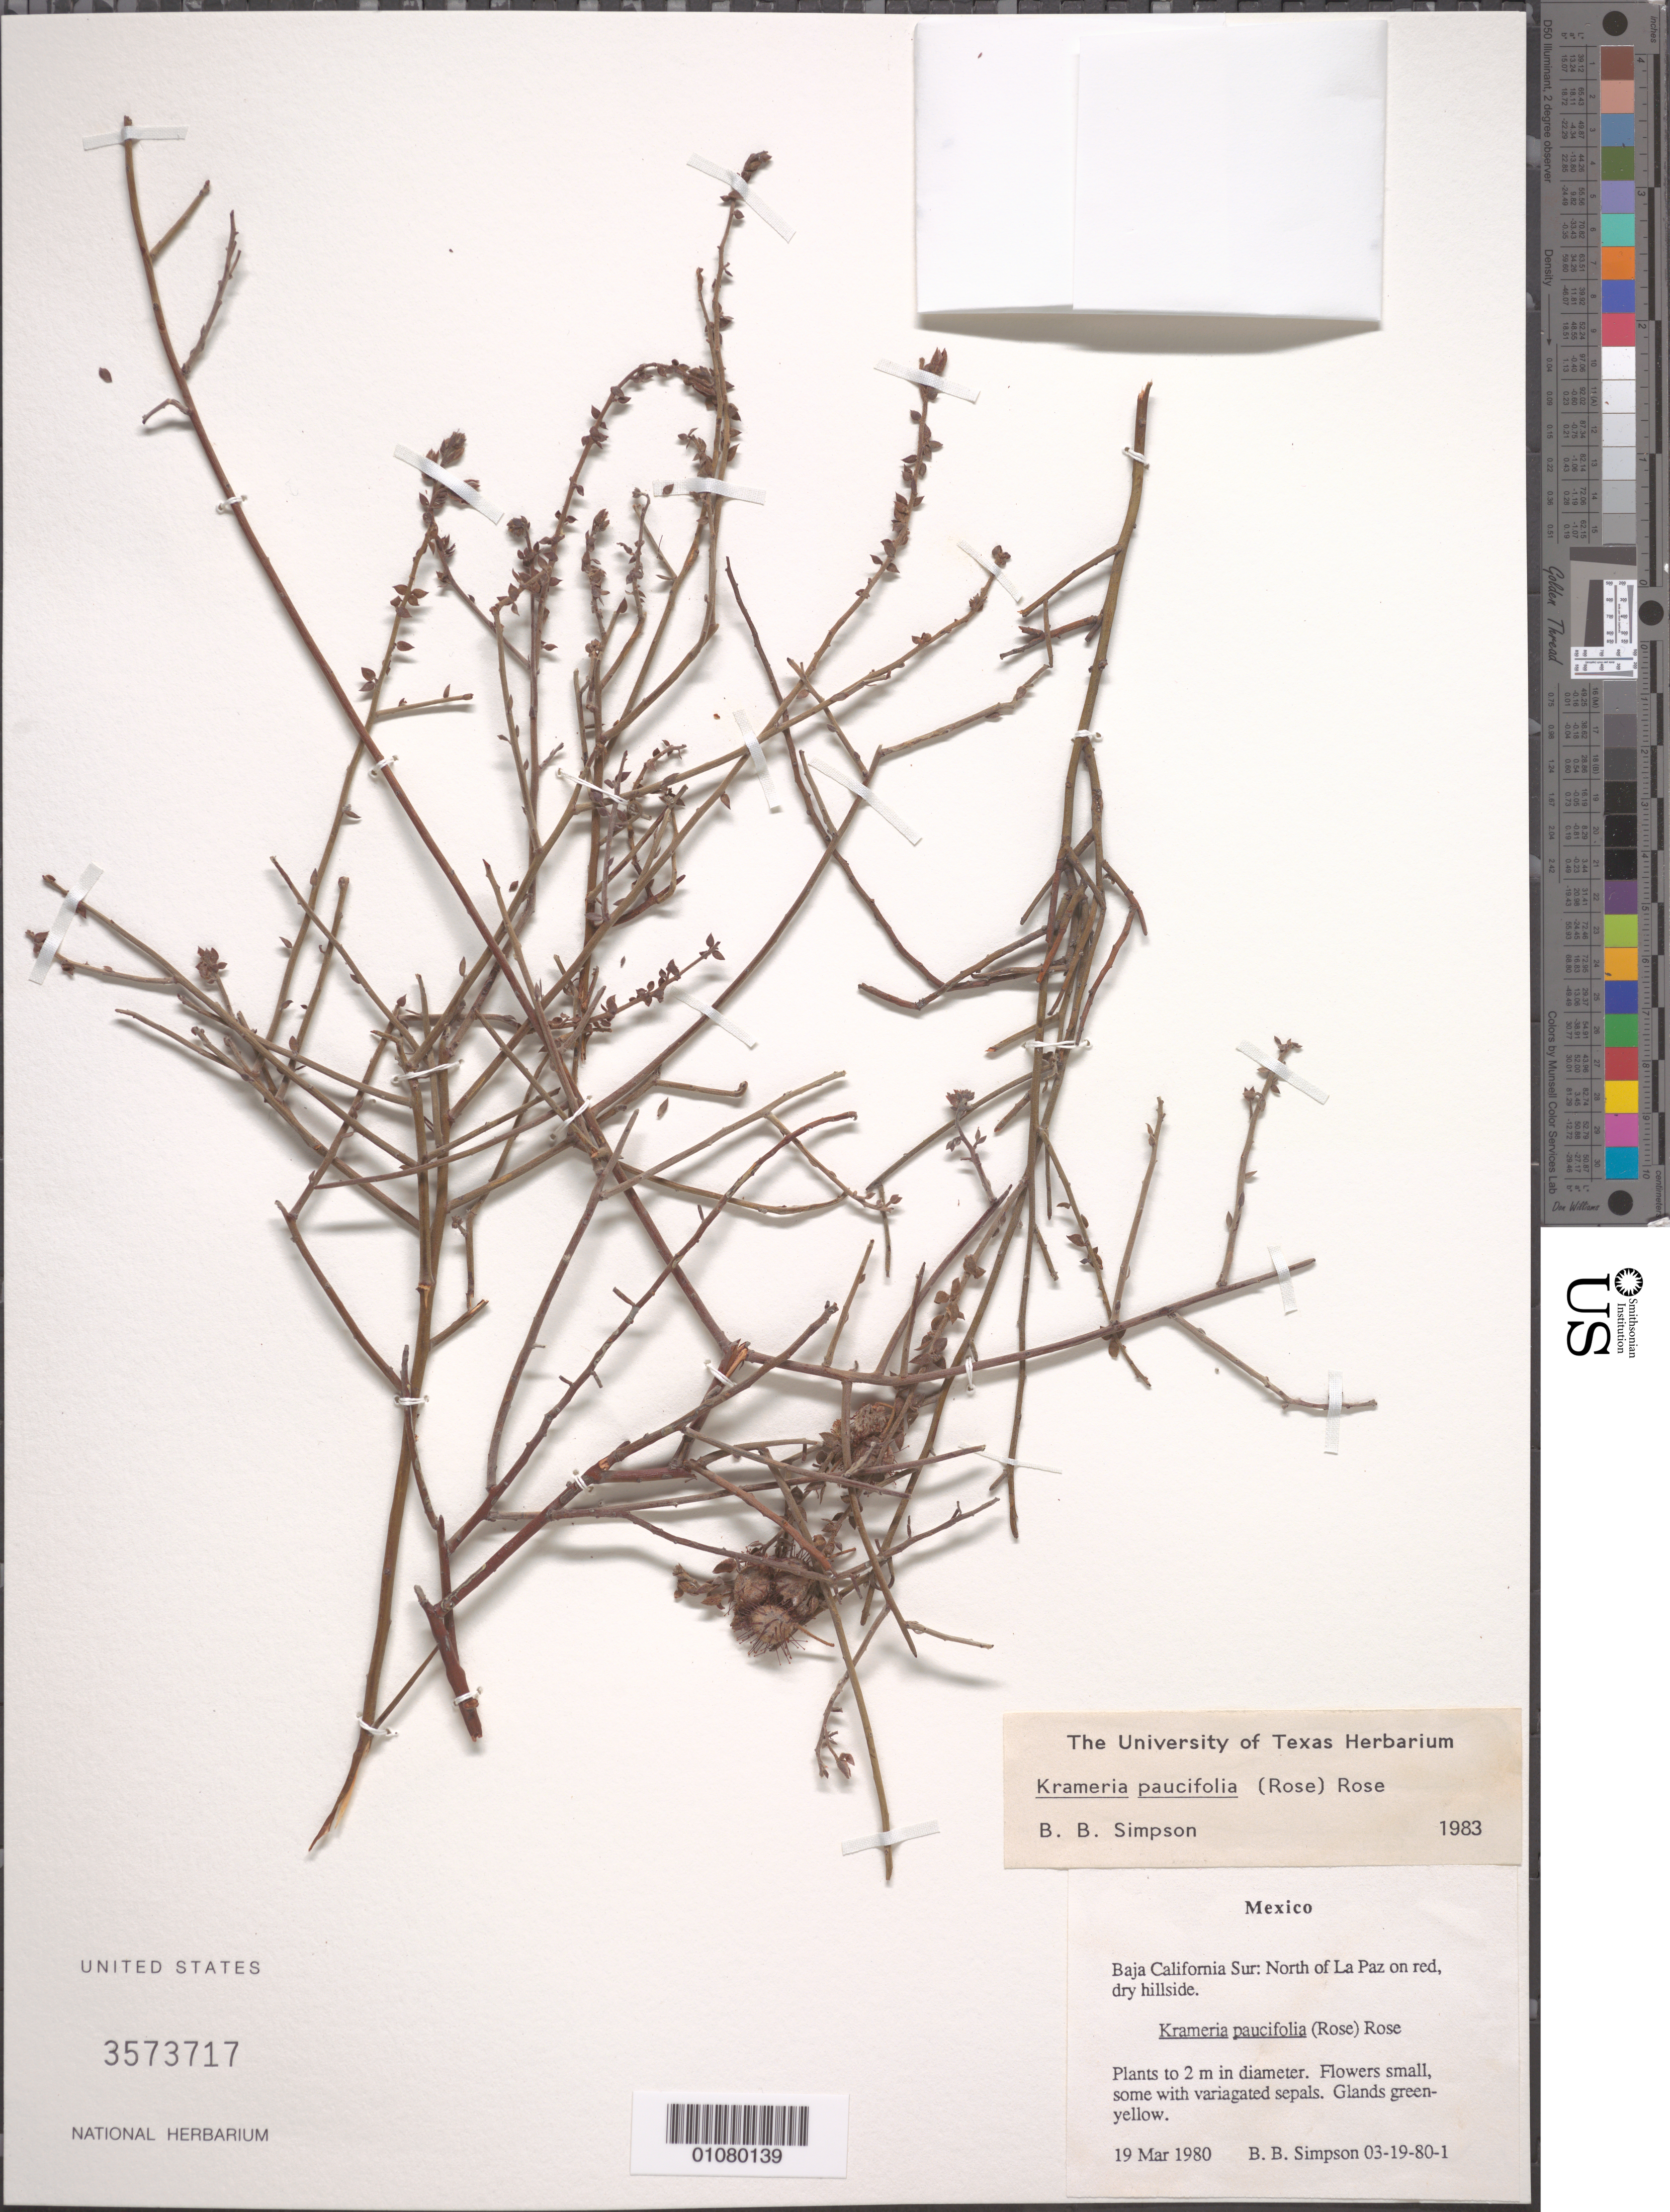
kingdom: Plantae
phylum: Tracheophyta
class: Magnoliopsida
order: Zygophyllales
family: Krameriaceae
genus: Krameria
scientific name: Krameria paucifolia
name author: (Rose) Rose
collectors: B. B. Simpson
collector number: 03-19-80-1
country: Mexico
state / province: Baja California Sur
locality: N of La Paz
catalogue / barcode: US 3573717